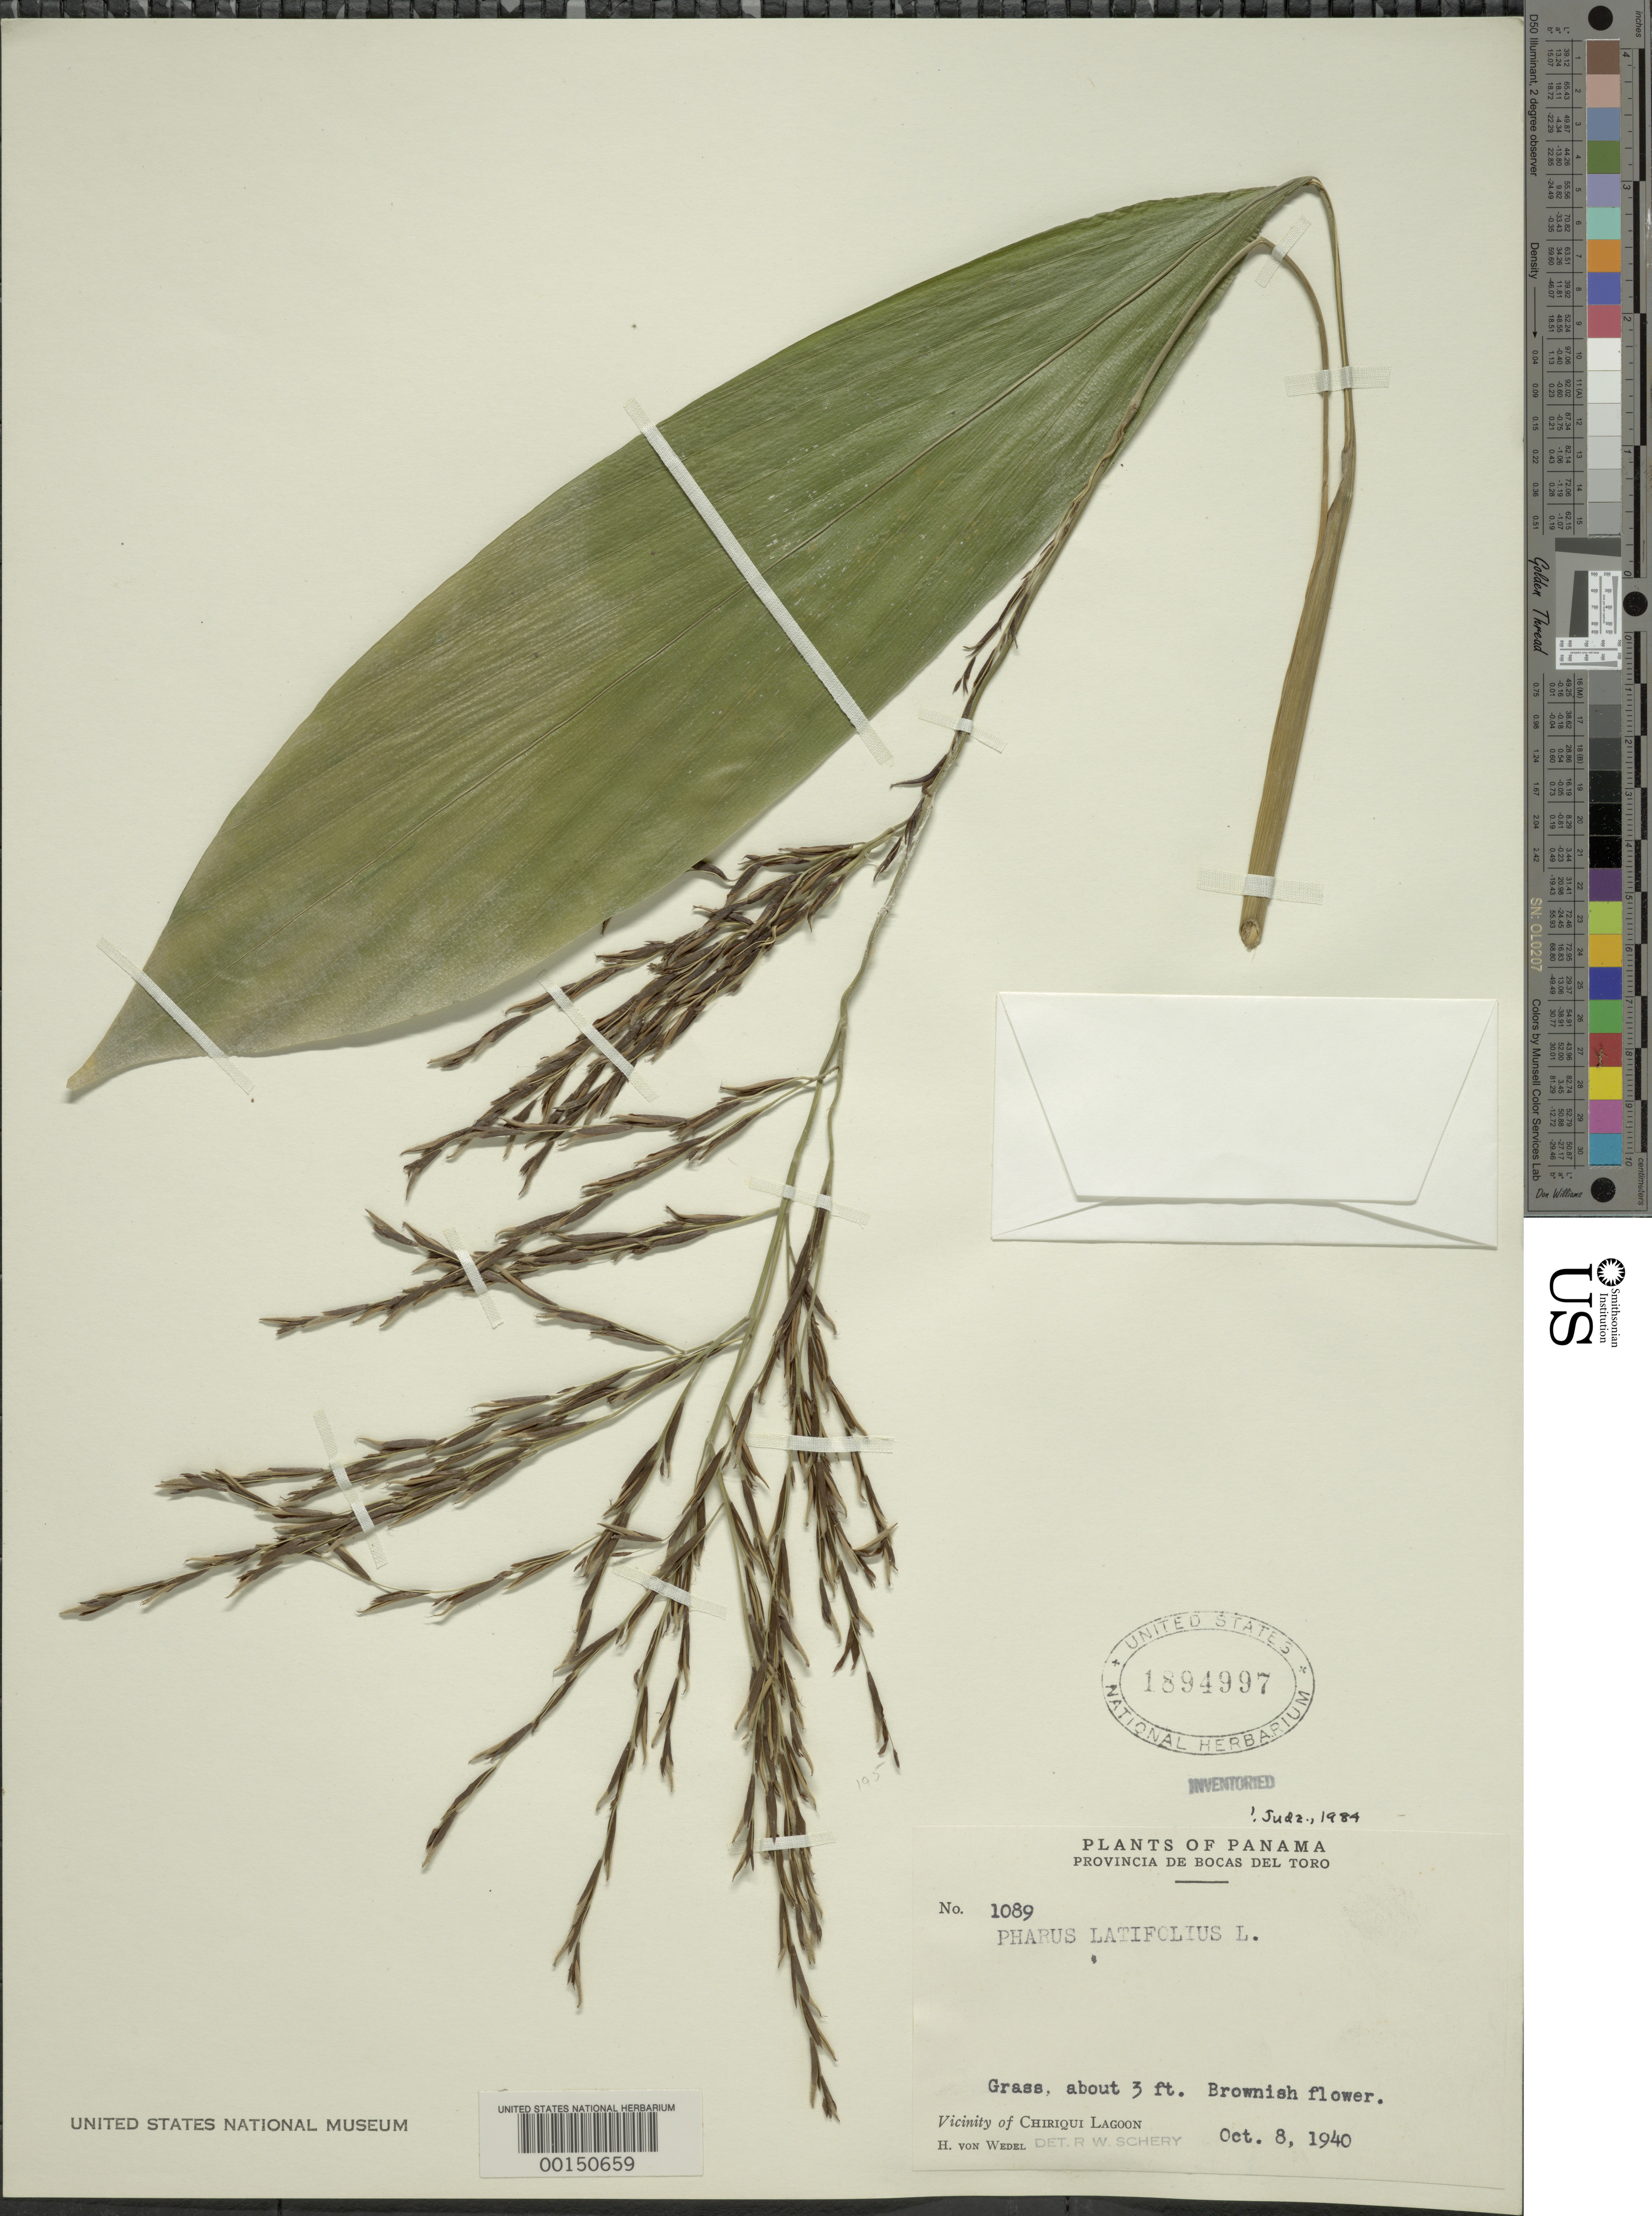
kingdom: Plantae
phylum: Tracheophyta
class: Liliopsida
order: Poales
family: Poaceae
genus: Pharus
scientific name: Pharus latifolius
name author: L.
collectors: H. von Wedel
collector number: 1089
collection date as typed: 08 Oct 1940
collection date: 1940-10-08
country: Panama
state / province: Bocas del Toro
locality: Chiriqui Lagoon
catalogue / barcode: US 1894997